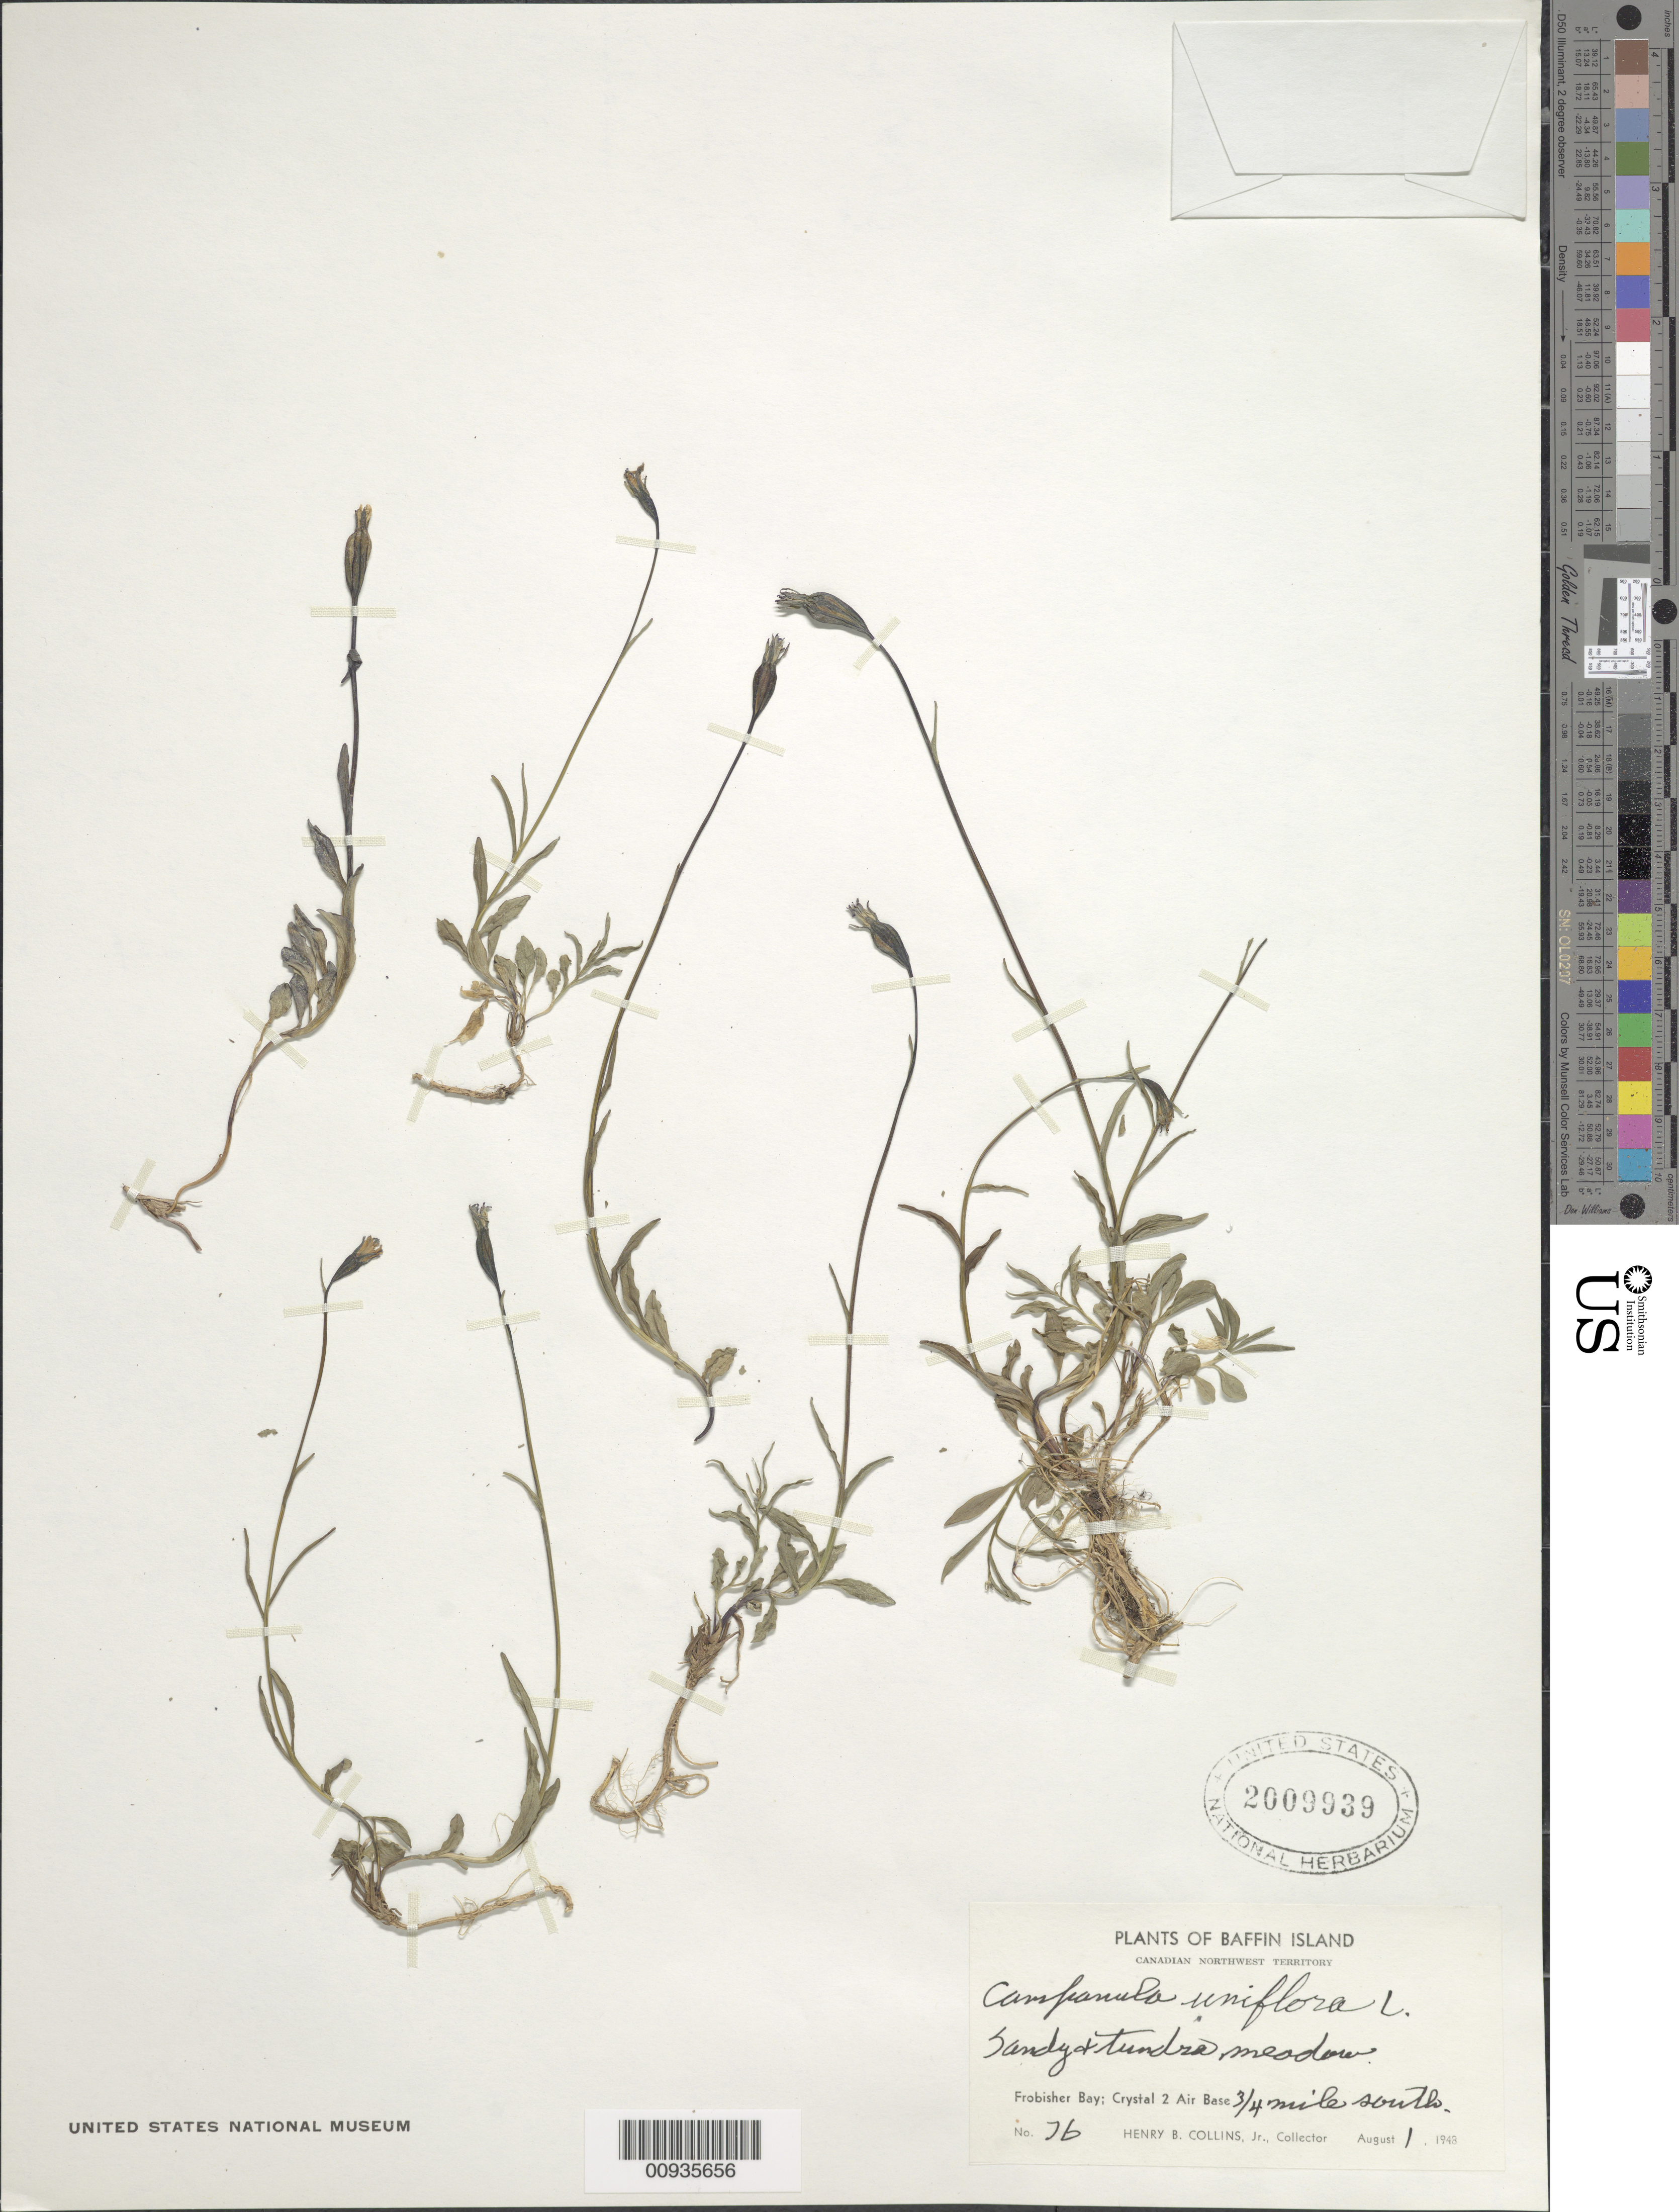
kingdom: Plantae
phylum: Tracheophyta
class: Magnoliopsida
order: Asterales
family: Campanulaceae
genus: Campanula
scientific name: Campanula uniflora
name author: L.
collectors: H. Collins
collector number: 76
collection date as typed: August 1, 1948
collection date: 1948-08-01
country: Canada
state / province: Northwest Territories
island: Baffin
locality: Frobisher Bay, Crystal 2 Air Base, 3/4 mile south.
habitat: sandy and tundra meadow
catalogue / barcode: US 2009939